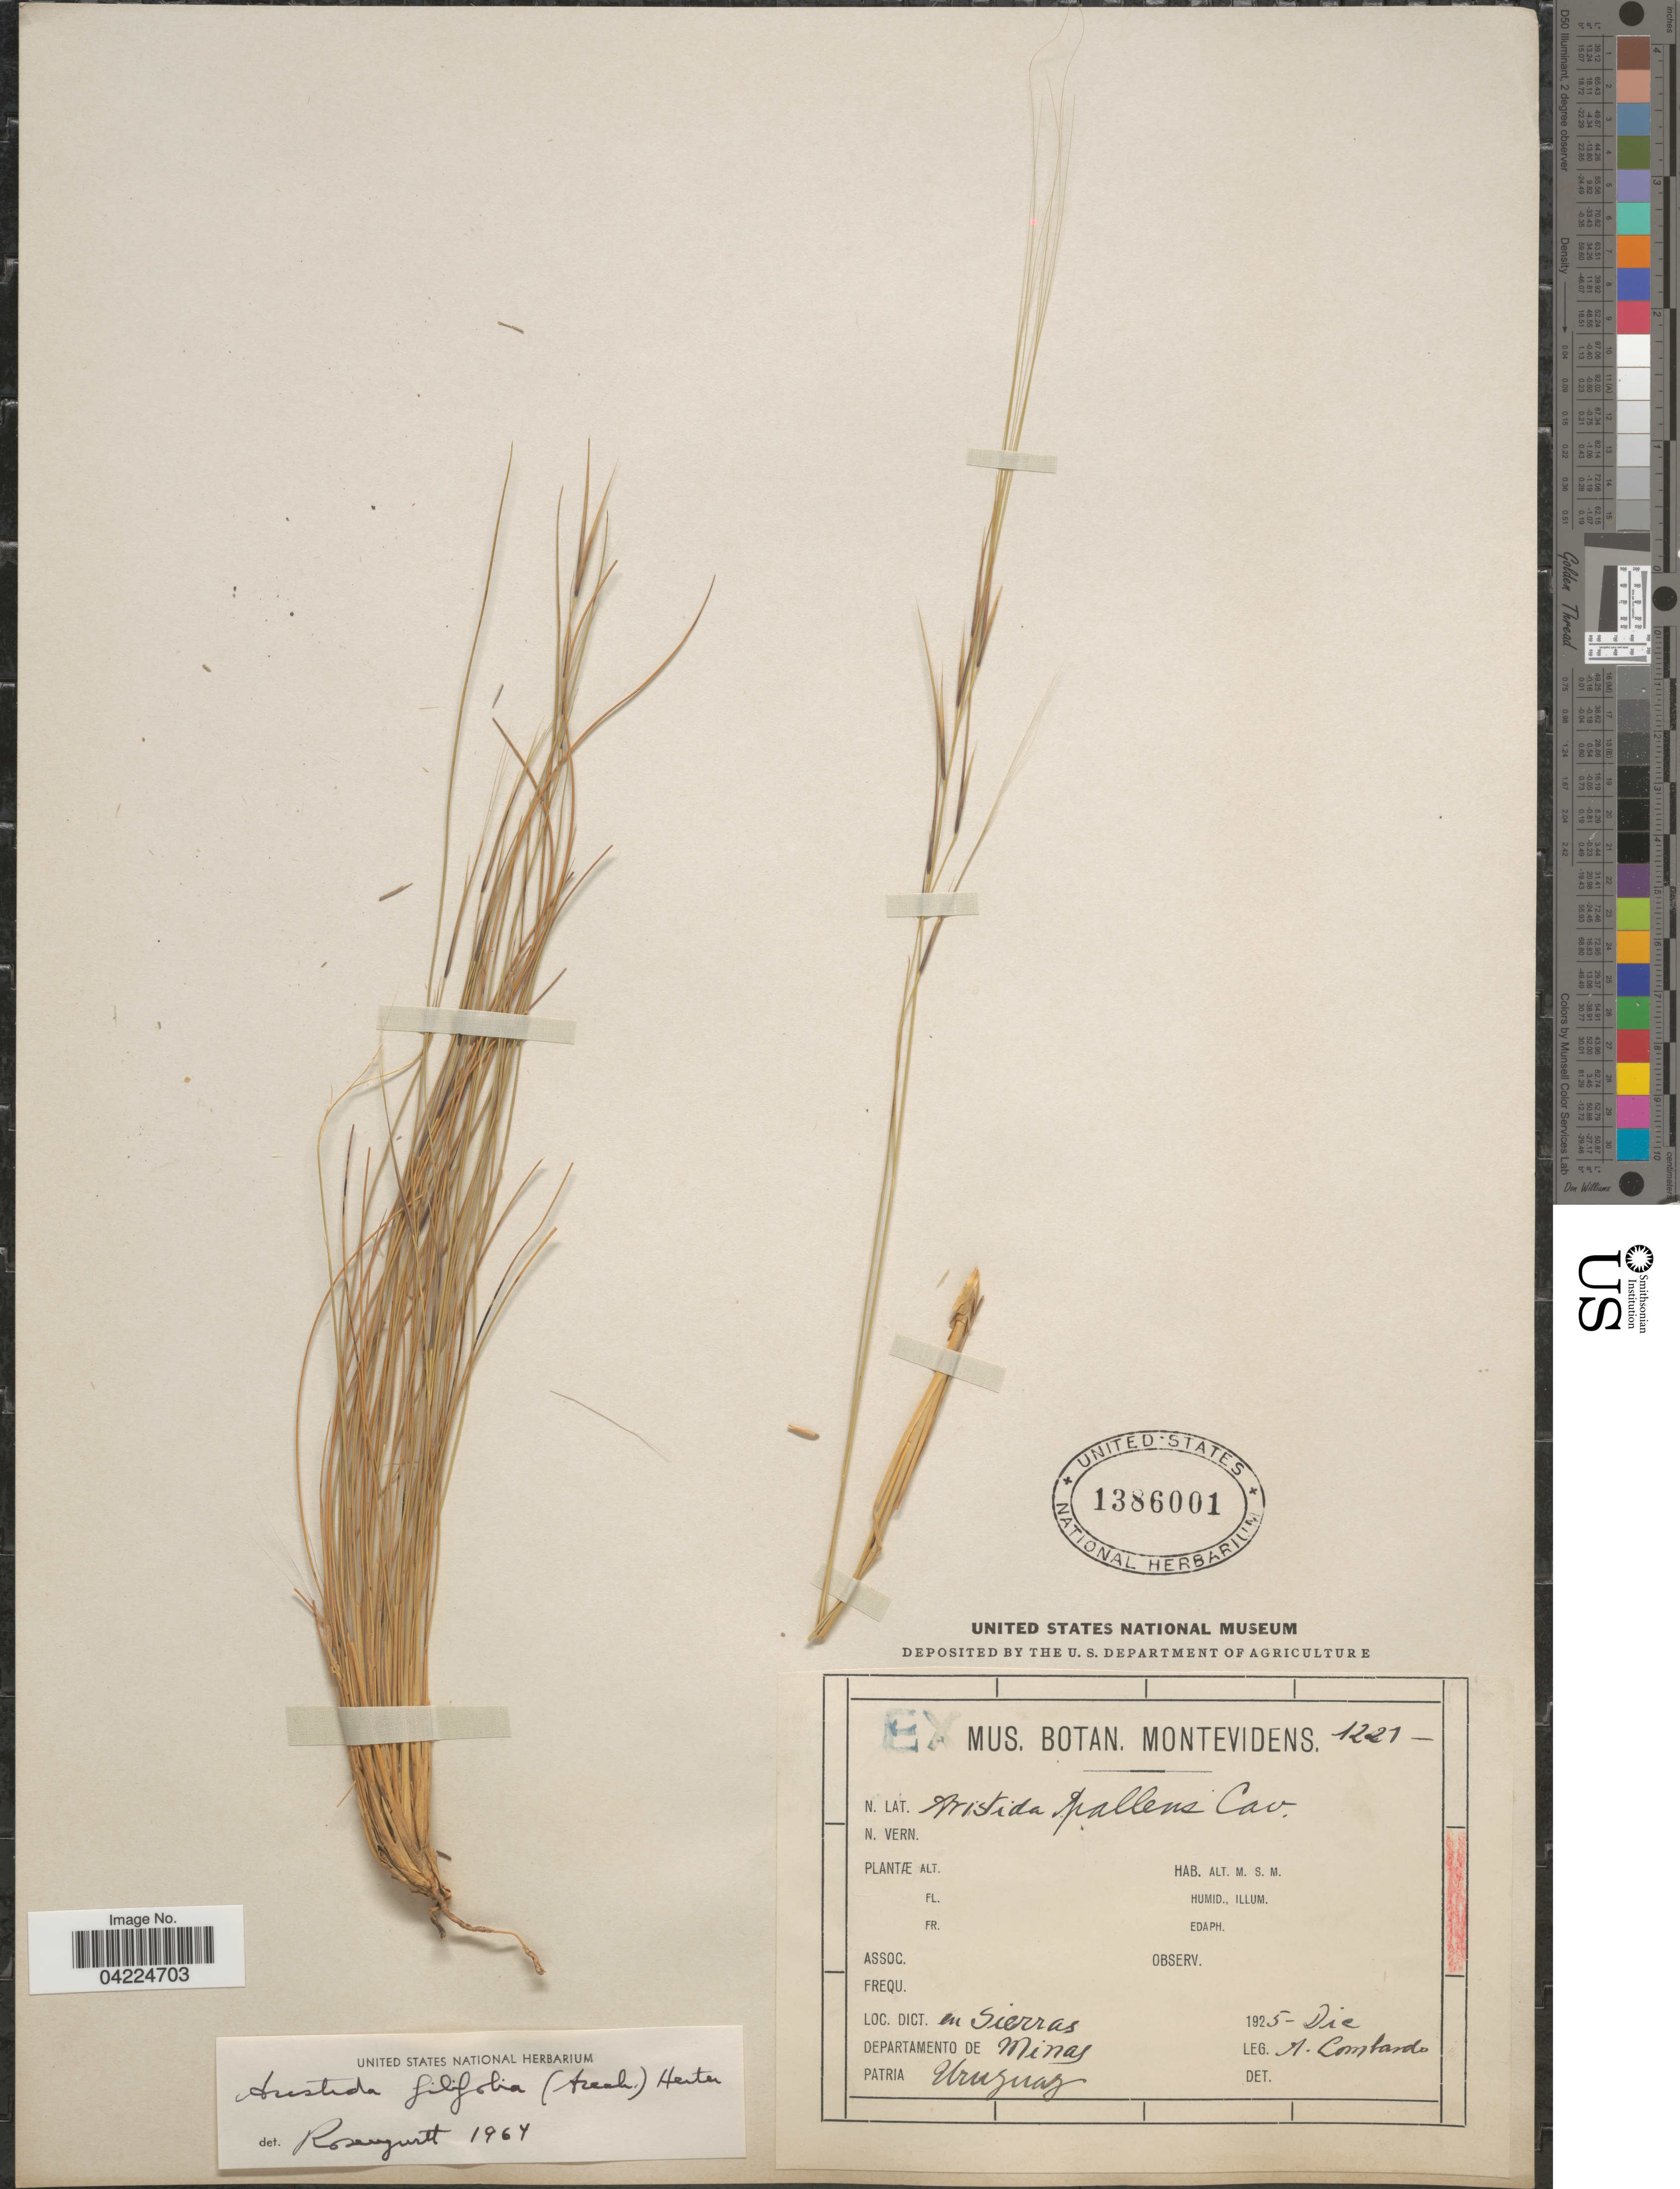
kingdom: Plantae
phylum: Tracheophyta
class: Liliopsida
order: Poales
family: Poaceae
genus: Aristida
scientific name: Aristida filifolia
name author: (Areali) Hecter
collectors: A. Lombardo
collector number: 1221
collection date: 1925-12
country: Uruguay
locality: Dict. en Sierras. Departamento de Minas.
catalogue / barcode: US 1386001